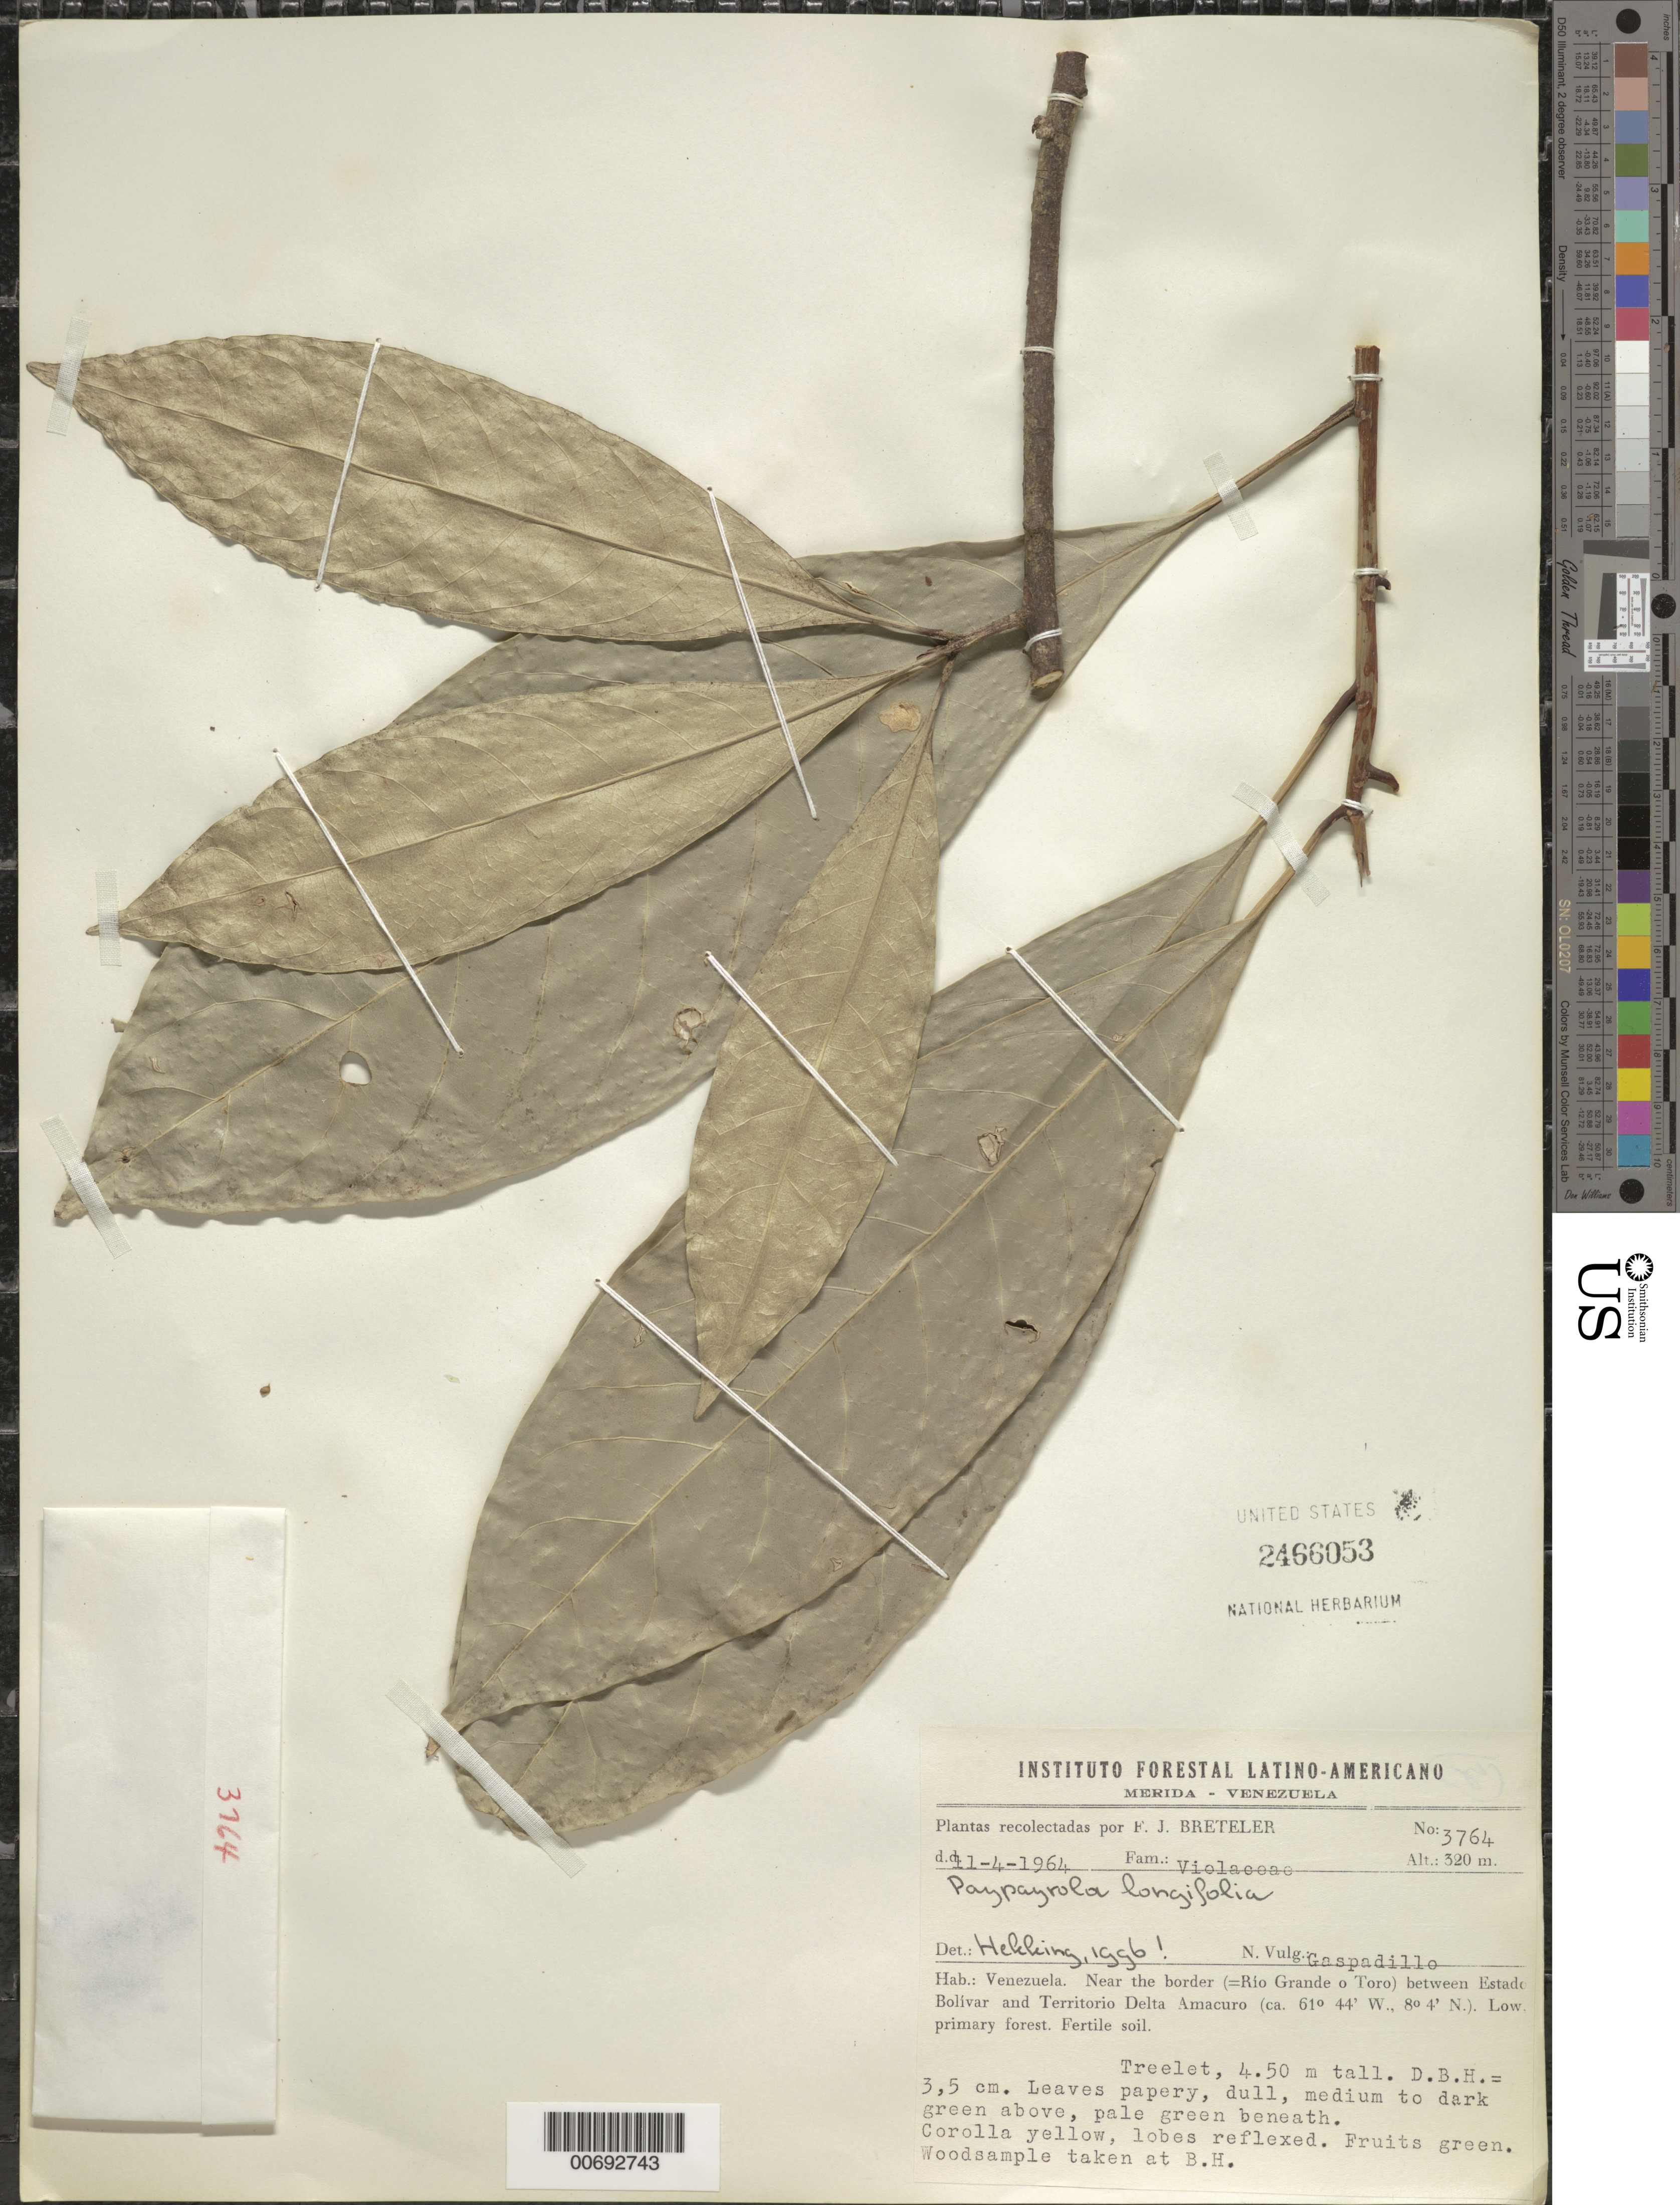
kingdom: Plantae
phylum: Tracheophyta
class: Magnoliopsida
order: Malpighiales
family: Violaceae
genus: Paypayrola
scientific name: Paypayrola longifolia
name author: Tul.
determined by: Hekking, W. H. A.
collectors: F. J. Breteler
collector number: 3764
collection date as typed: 11-Apr-64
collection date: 1964-04-11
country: Venezuela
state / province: Bolívar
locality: Río Grande o Toro, near border between Estado Bolívar and Territorío Delta Amacuro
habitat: Low, primary forest, fertile soil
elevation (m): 320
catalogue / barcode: US 2466053